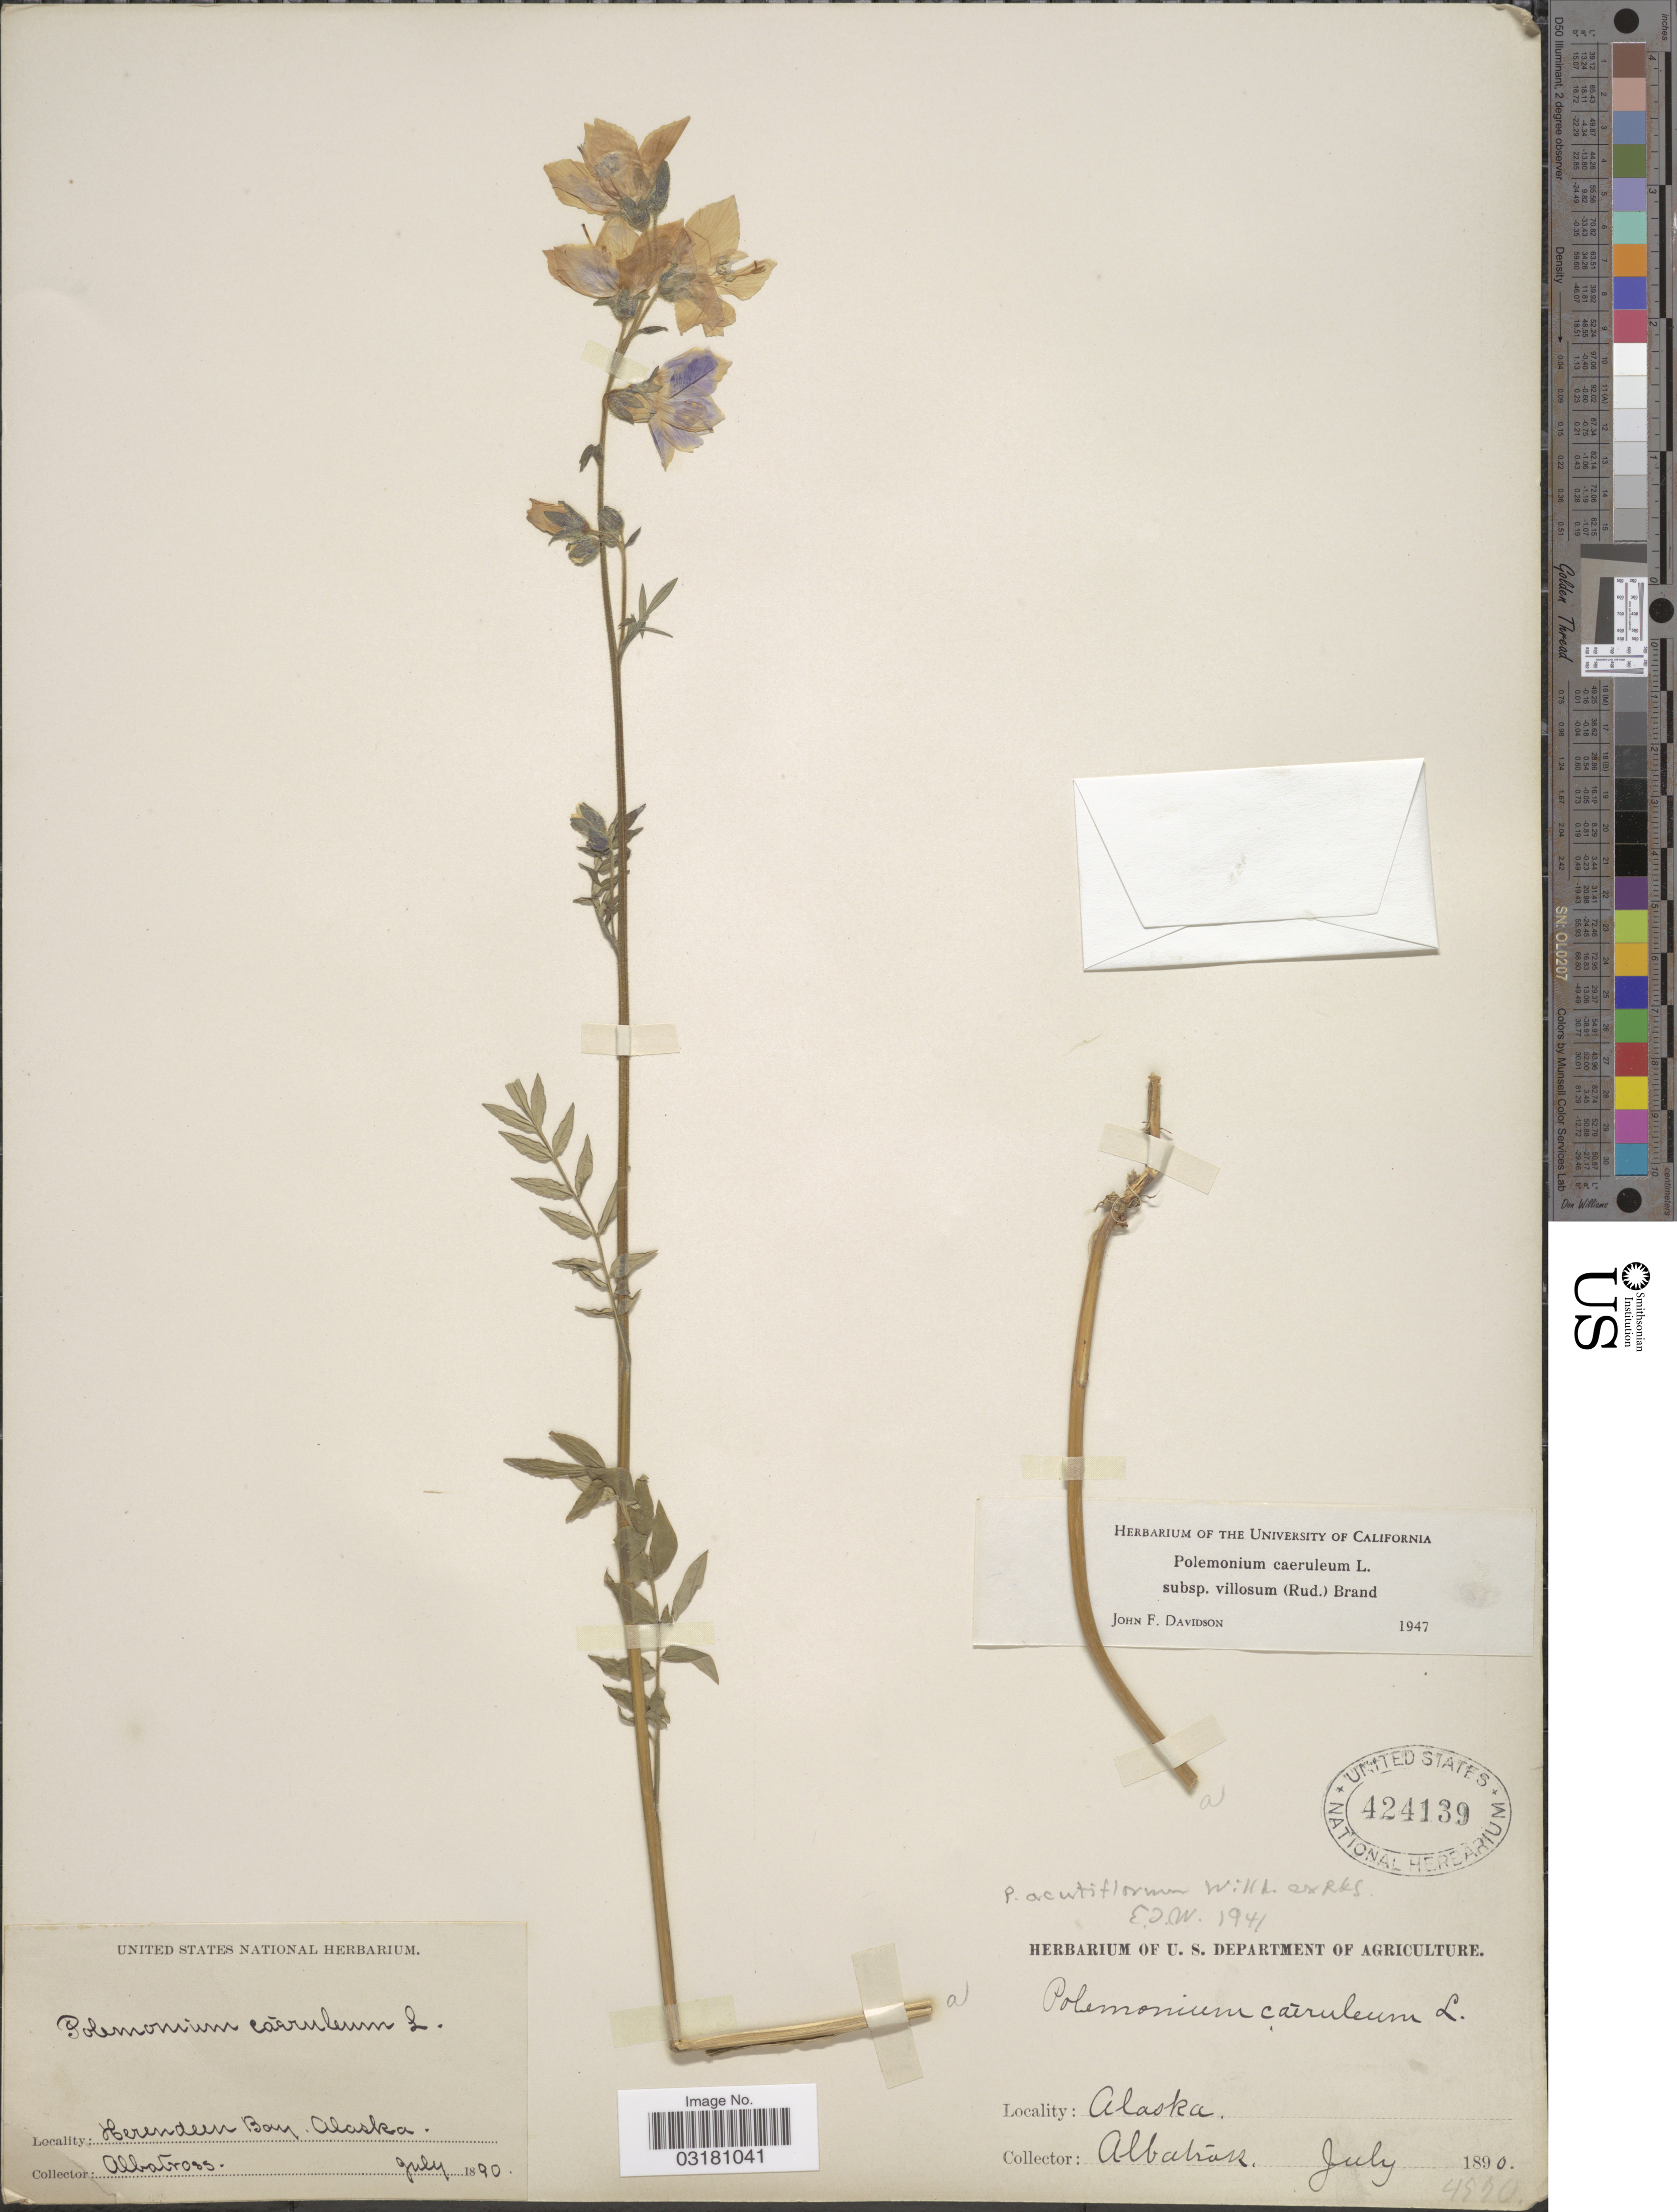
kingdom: Plantae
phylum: Tracheophyta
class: Magnoliopsida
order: Ericales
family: Polemoniaceae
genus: Polemonium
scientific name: Polemonium caeruleum var. villosum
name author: (Rudolph ex Georgi) Brand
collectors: Albatross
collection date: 1890-07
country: United States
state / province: Alaska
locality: Herendeen Bay.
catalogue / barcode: US 424139